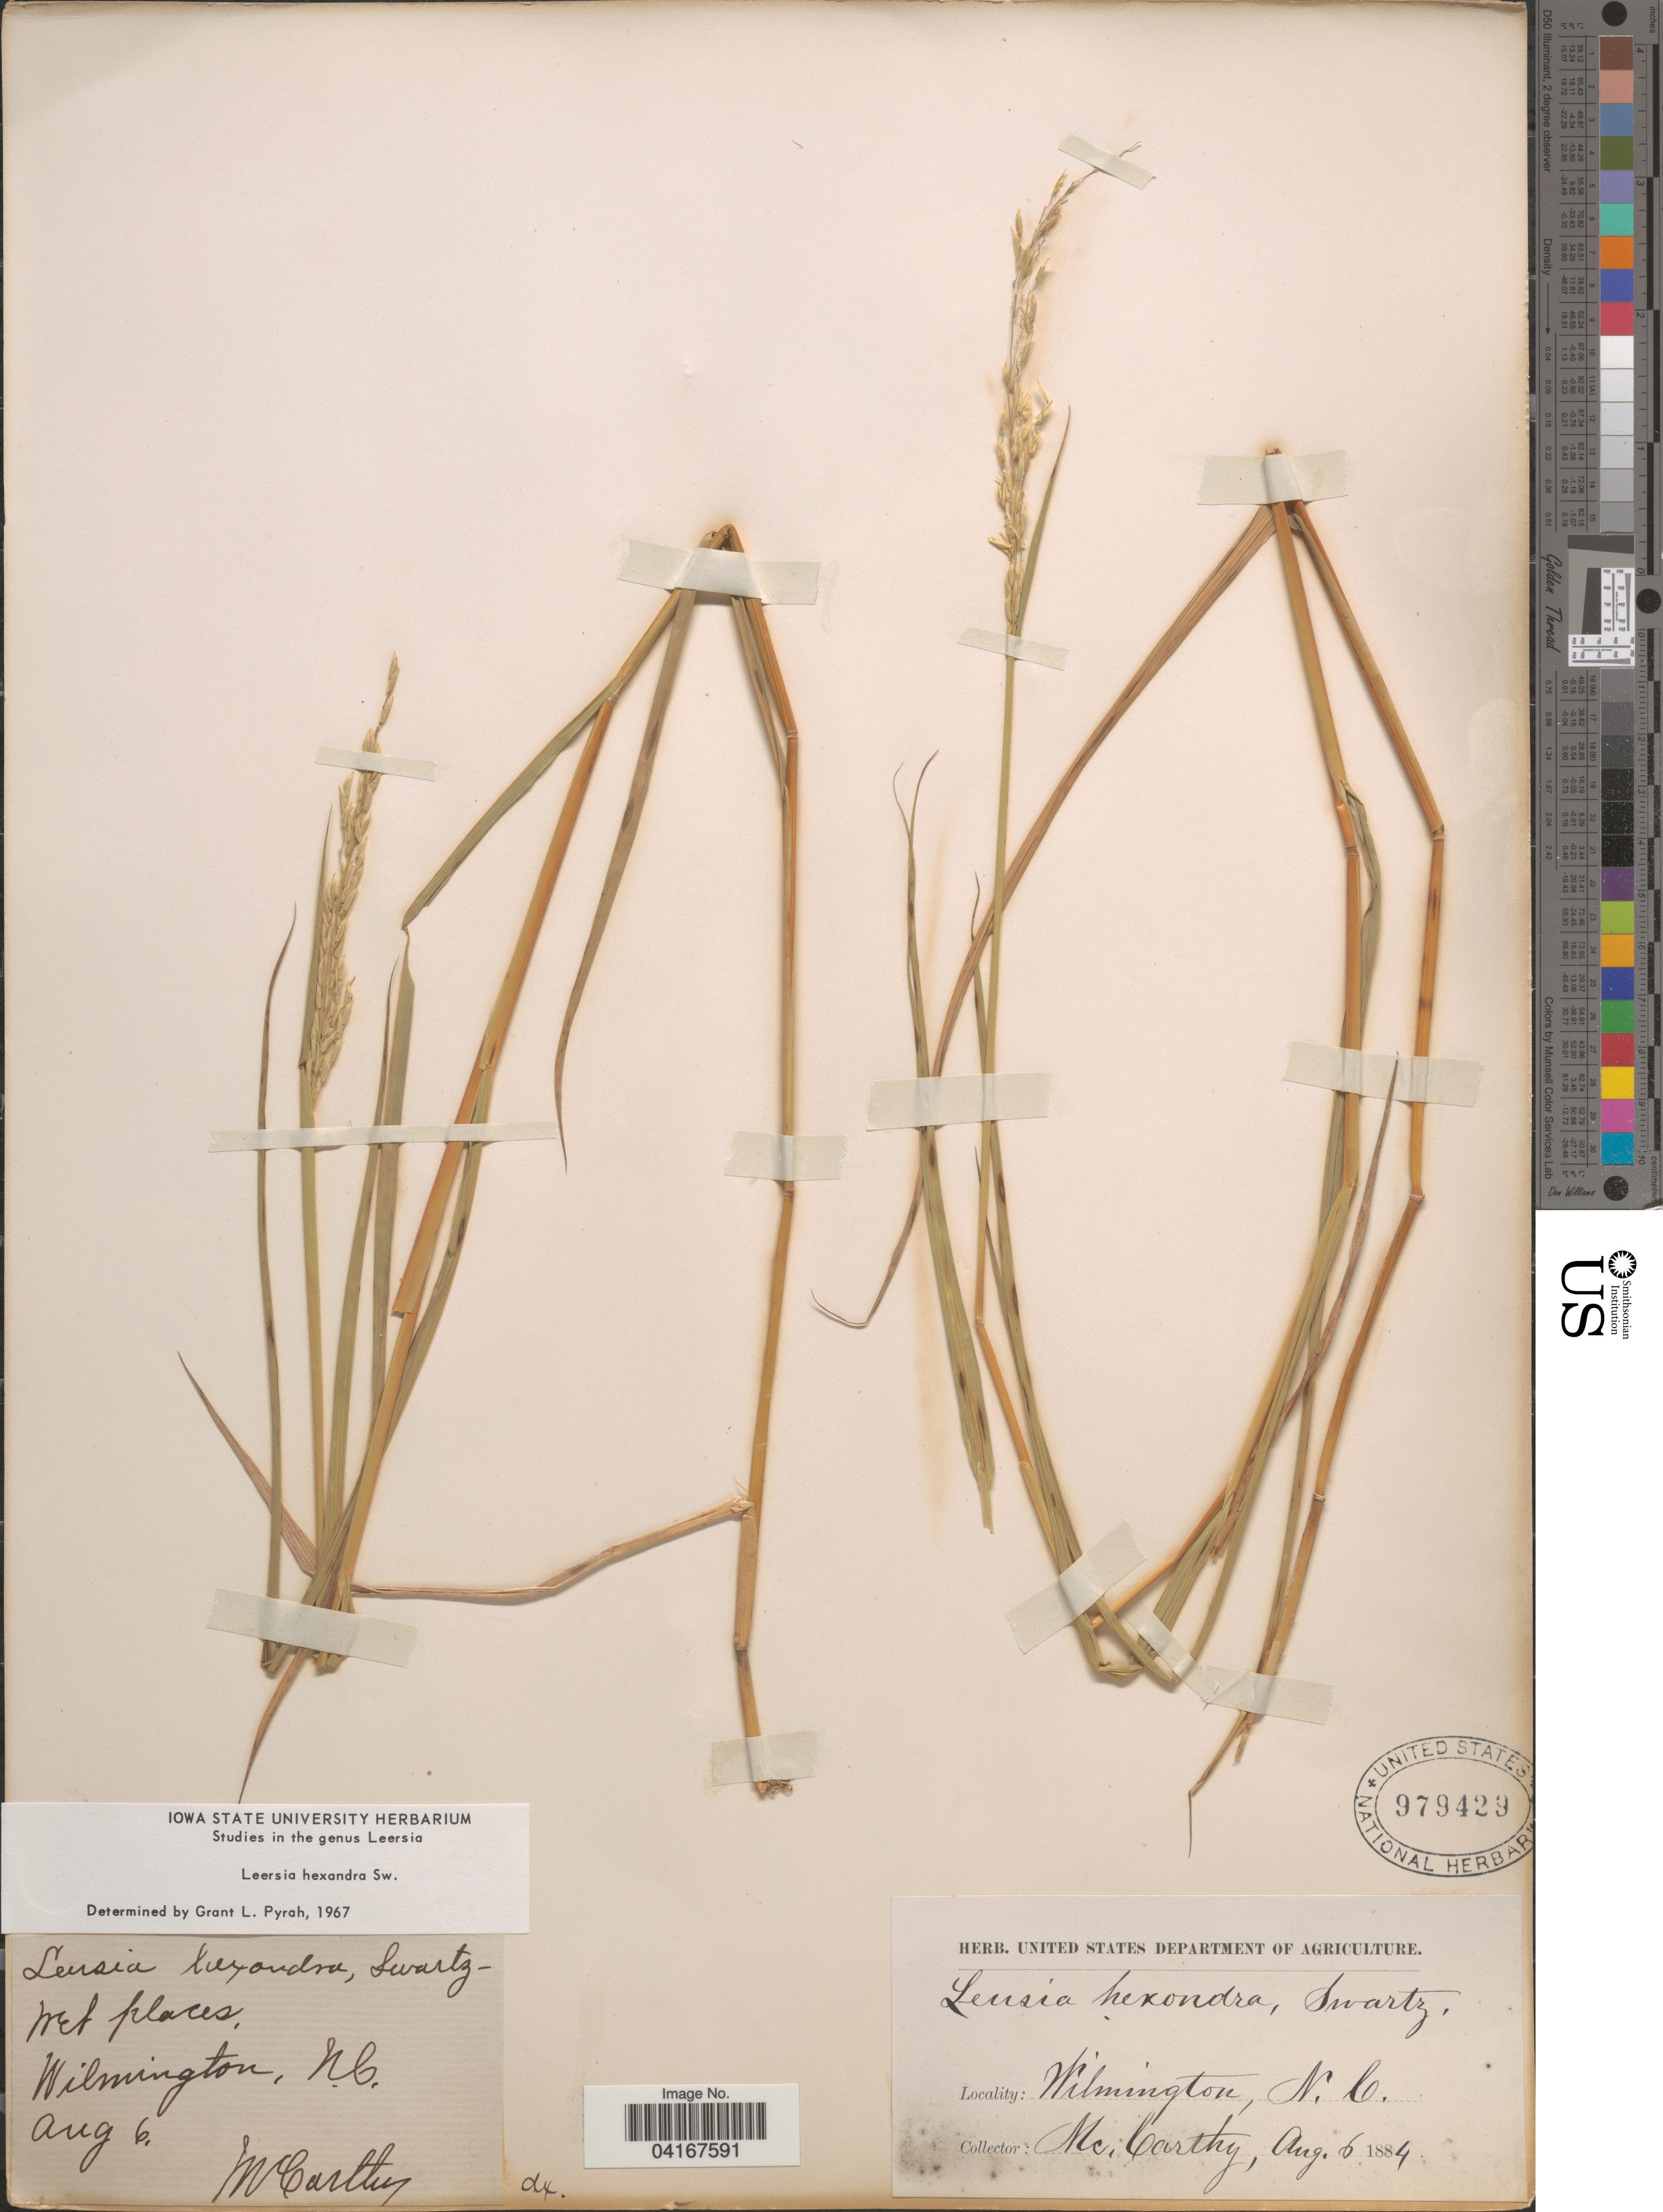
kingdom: Plantae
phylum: Tracheophyta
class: Liliopsida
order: Poales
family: Poaceae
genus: Leersia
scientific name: Leersia hexandra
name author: Sw.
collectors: -- McCarthy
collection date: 1884-08-06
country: United States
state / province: North Carolina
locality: Wilmington.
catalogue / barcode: US 979429